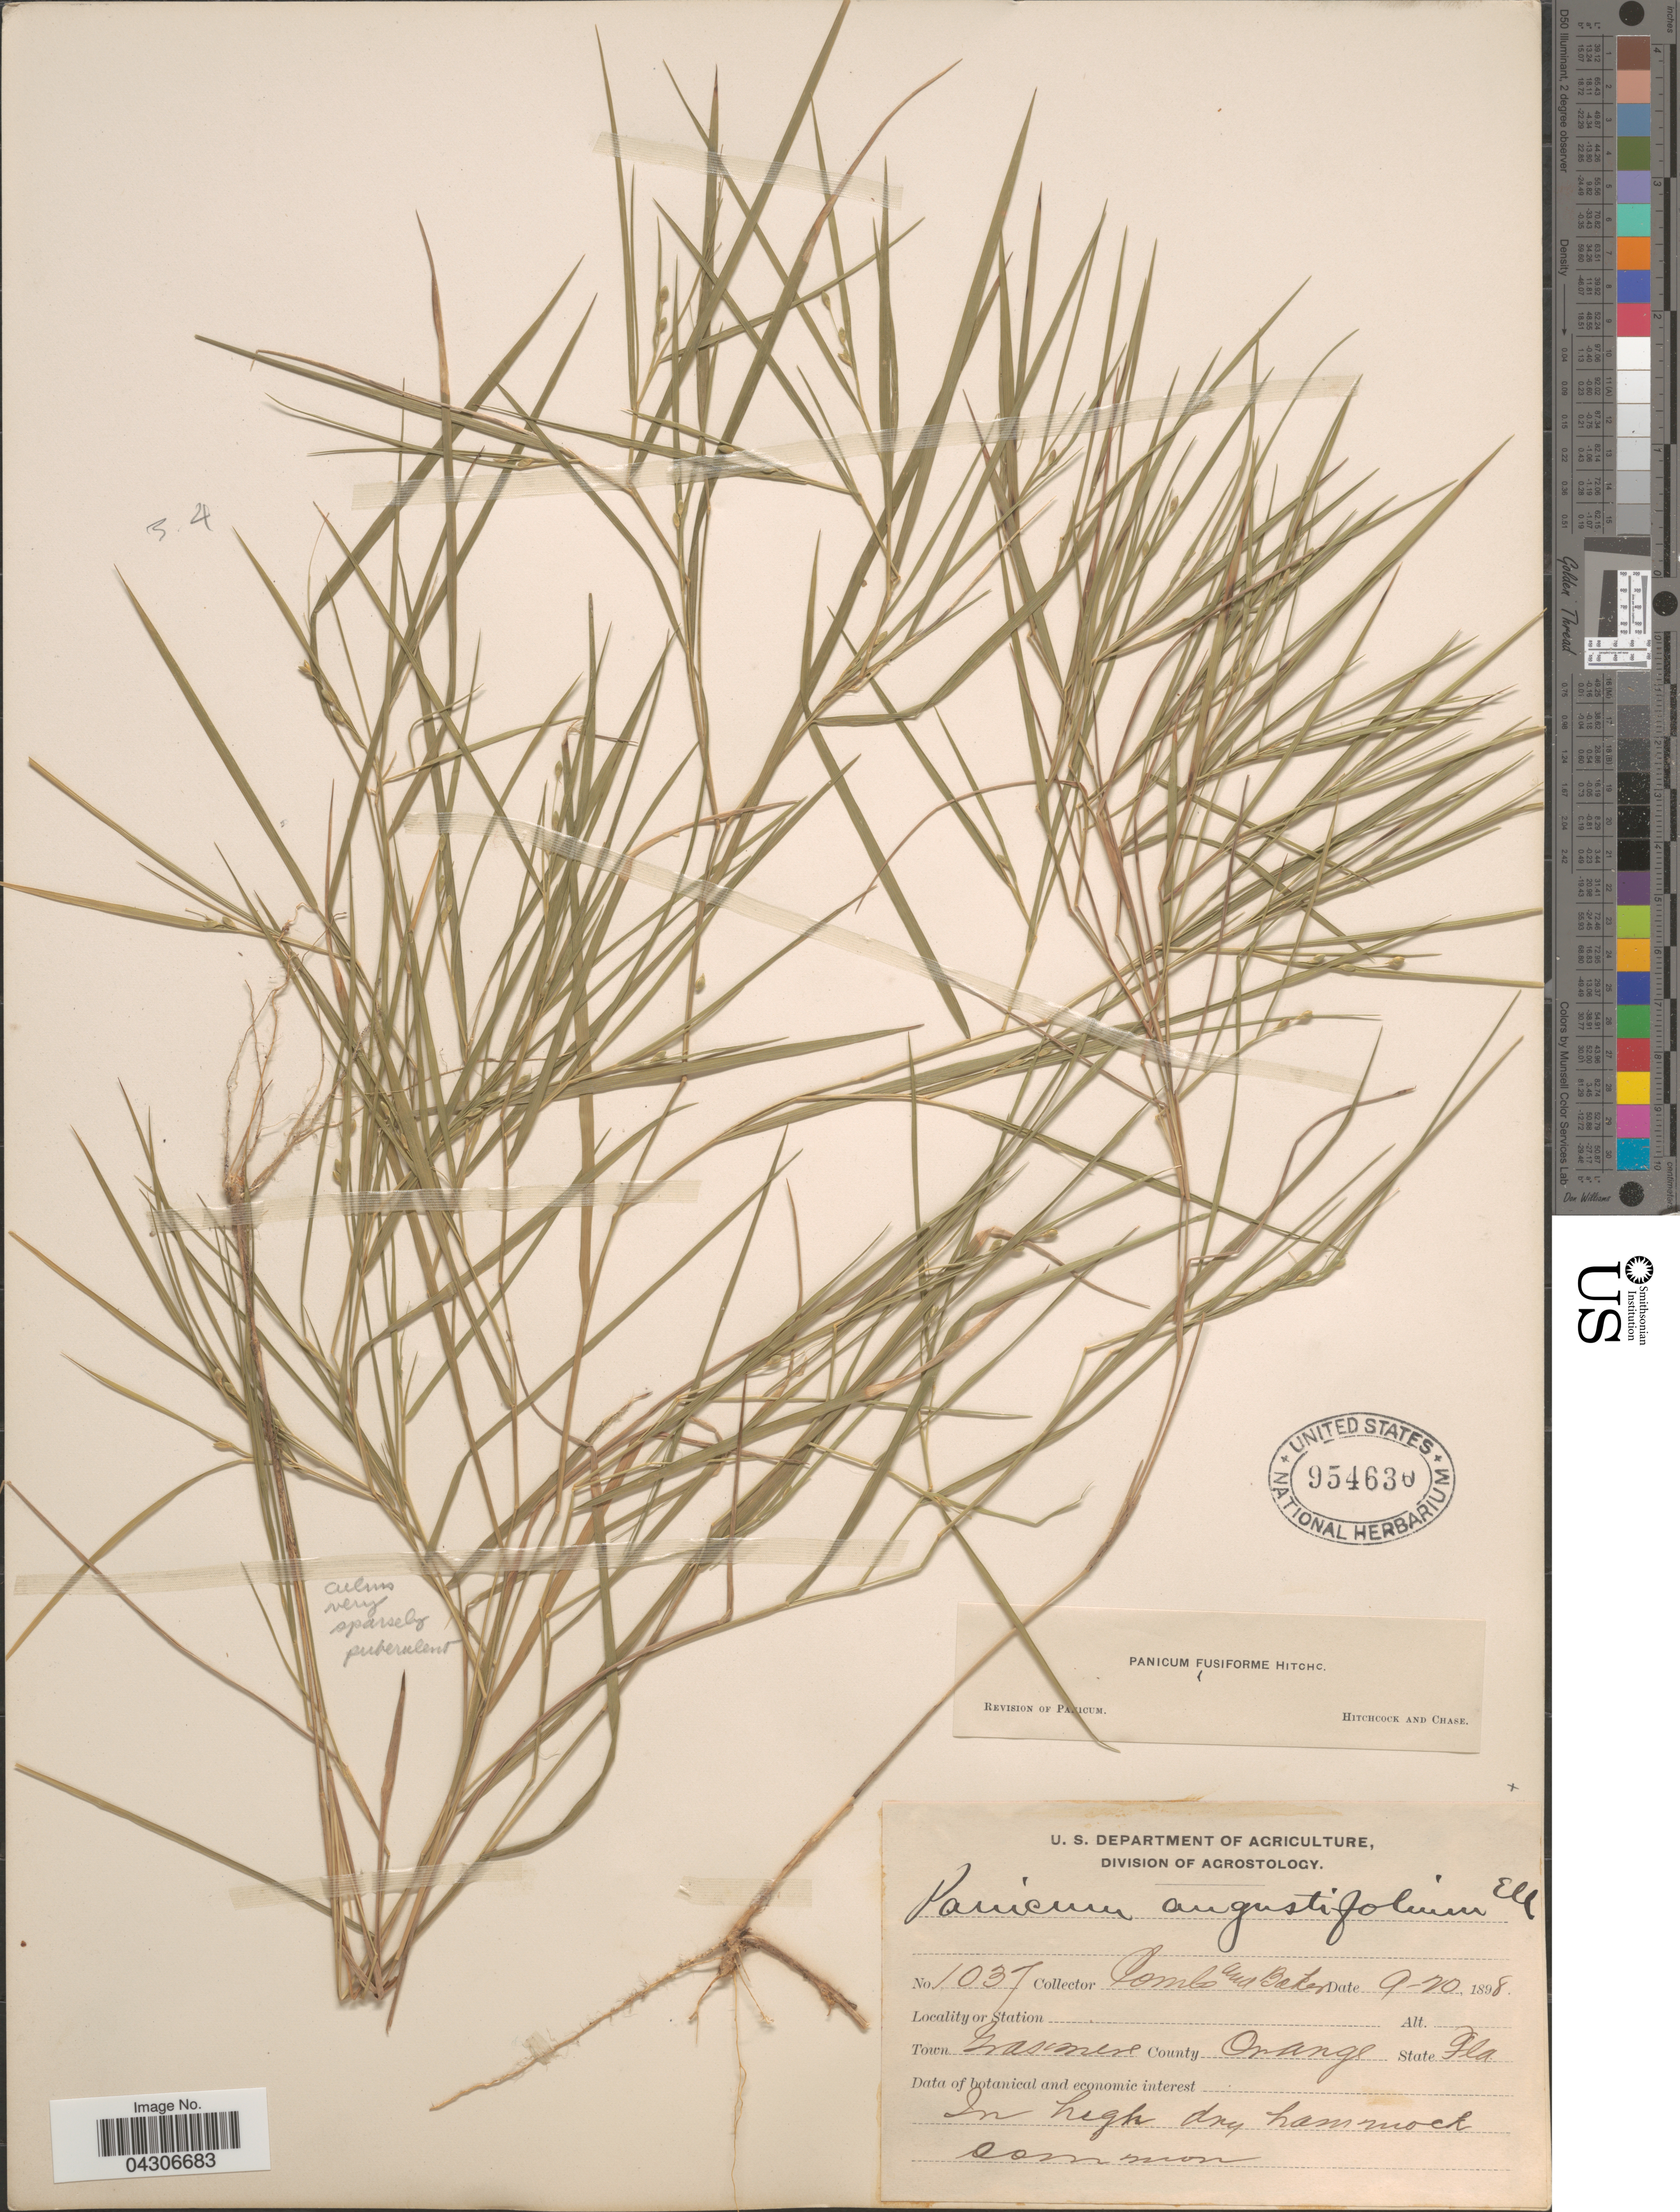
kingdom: Plantae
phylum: Tracheophyta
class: Liliopsida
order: Poales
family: Poaceae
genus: Dichanthelium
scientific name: Dichanthelium aciculare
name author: (Desv. ex Poir.) Gould & C.A. Clark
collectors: -. Combs & -- Baker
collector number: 1037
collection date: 1898-09-20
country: United States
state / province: Florida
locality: Town Grasmere. County Orange.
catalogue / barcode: US 954630